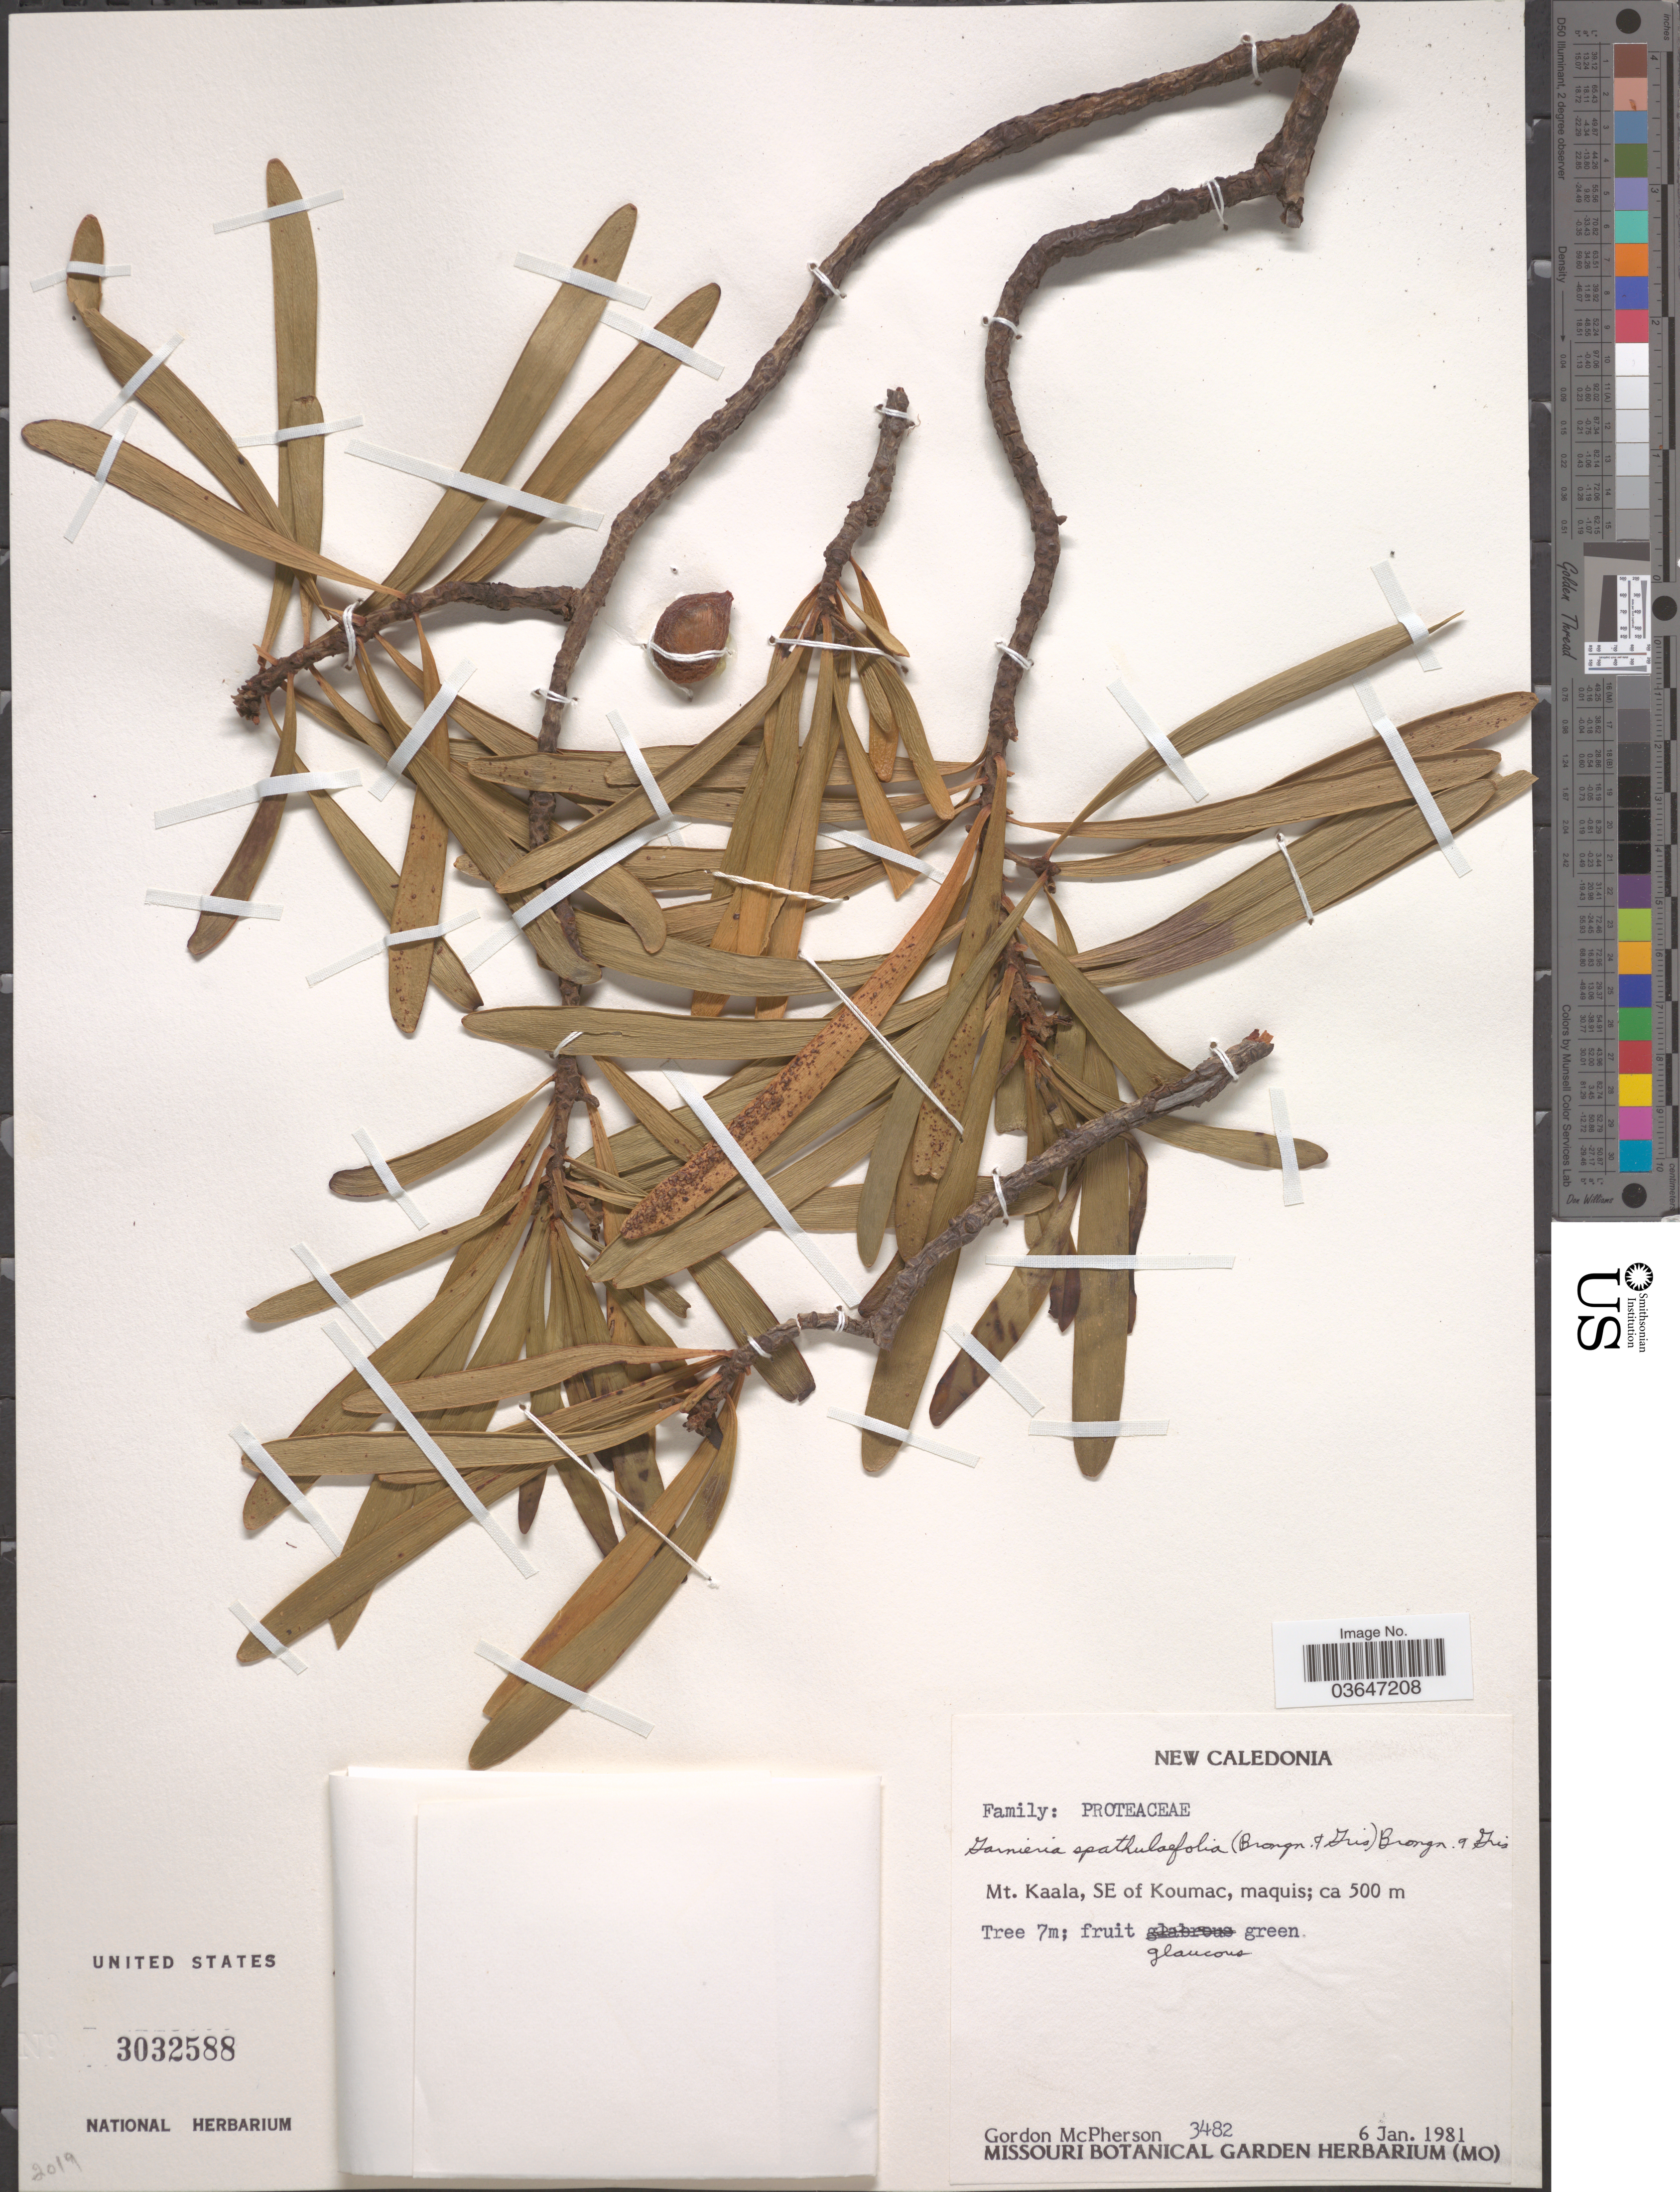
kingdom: Plantae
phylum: Tracheophyta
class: Magnoliopsida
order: Proteales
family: Proteaceae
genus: Garnieria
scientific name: Garnieria spathulifolia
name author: Brongn. & Gris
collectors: G. D. McPherson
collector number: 3482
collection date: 1981-01-06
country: New Caledonia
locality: Mt. Kaala, SE of Koumac, maquis.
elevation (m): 500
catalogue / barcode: US 3032588